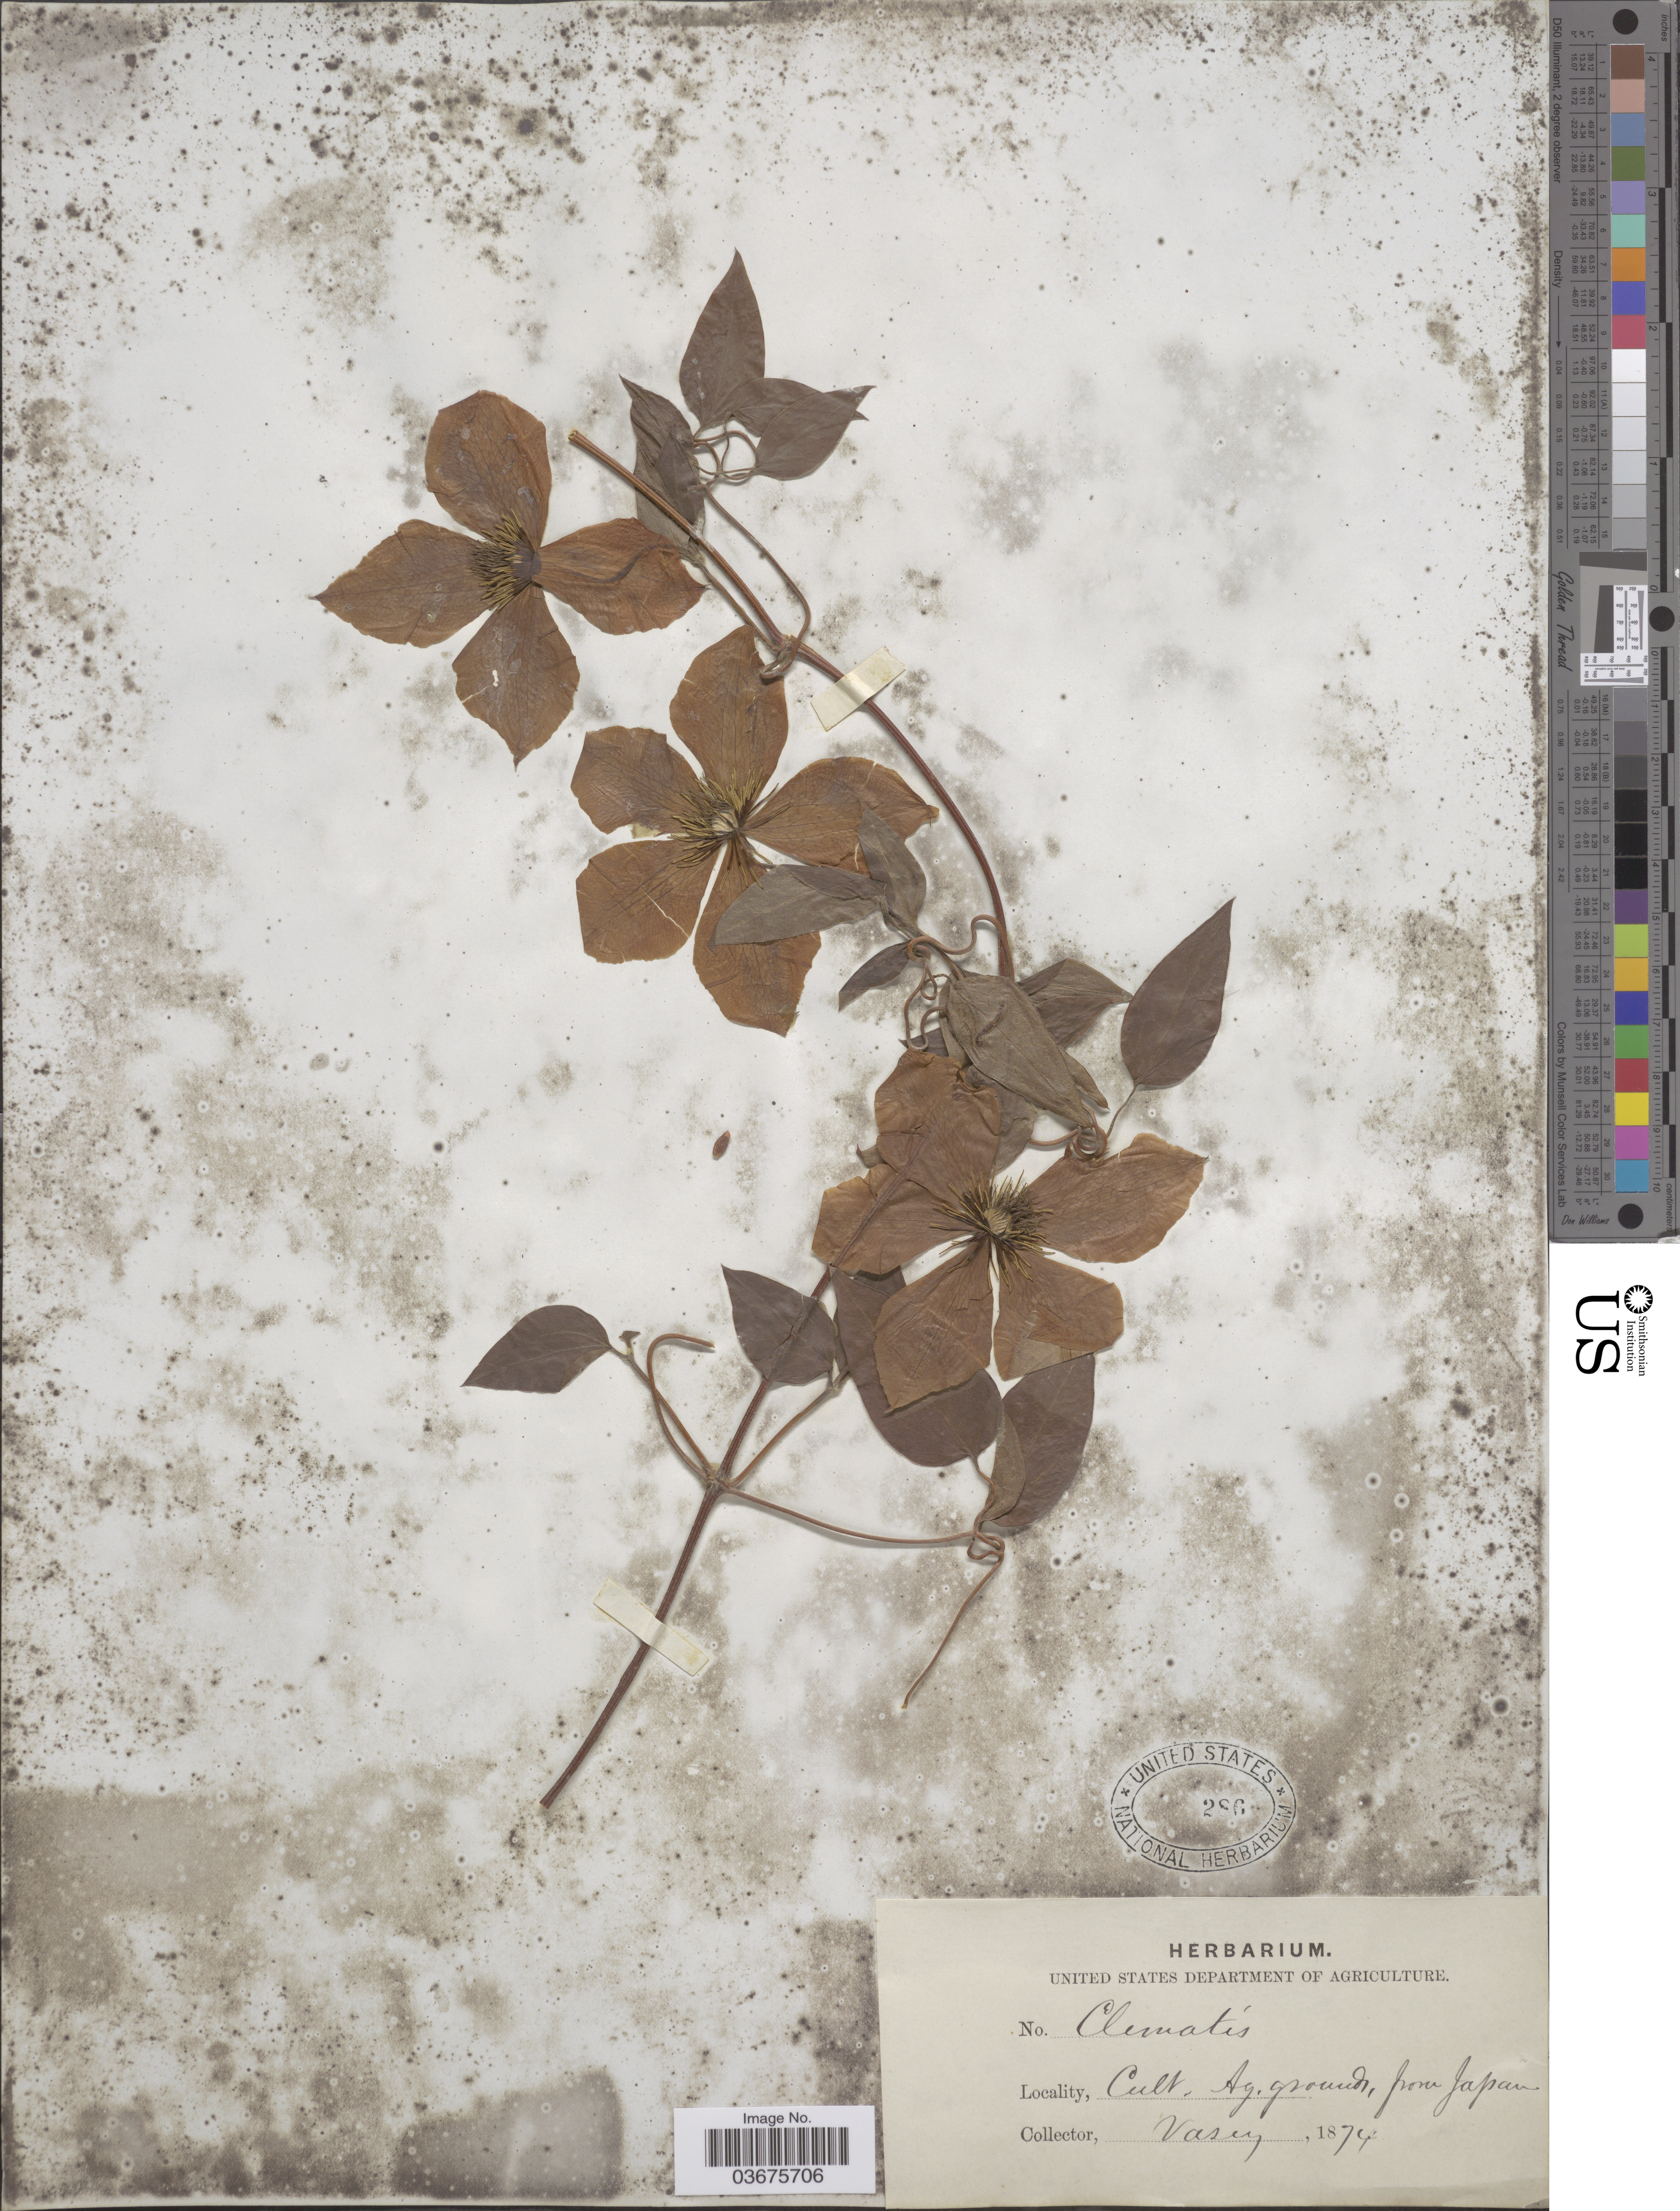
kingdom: Plantae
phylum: Tracheophyta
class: Magnoliopsida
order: Ranunculales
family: Ranunculaceae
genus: Clematis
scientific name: Clematis sp.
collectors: Vasey, --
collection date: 1874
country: Japan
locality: Ag. grounds, from Japan.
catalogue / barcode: US 286